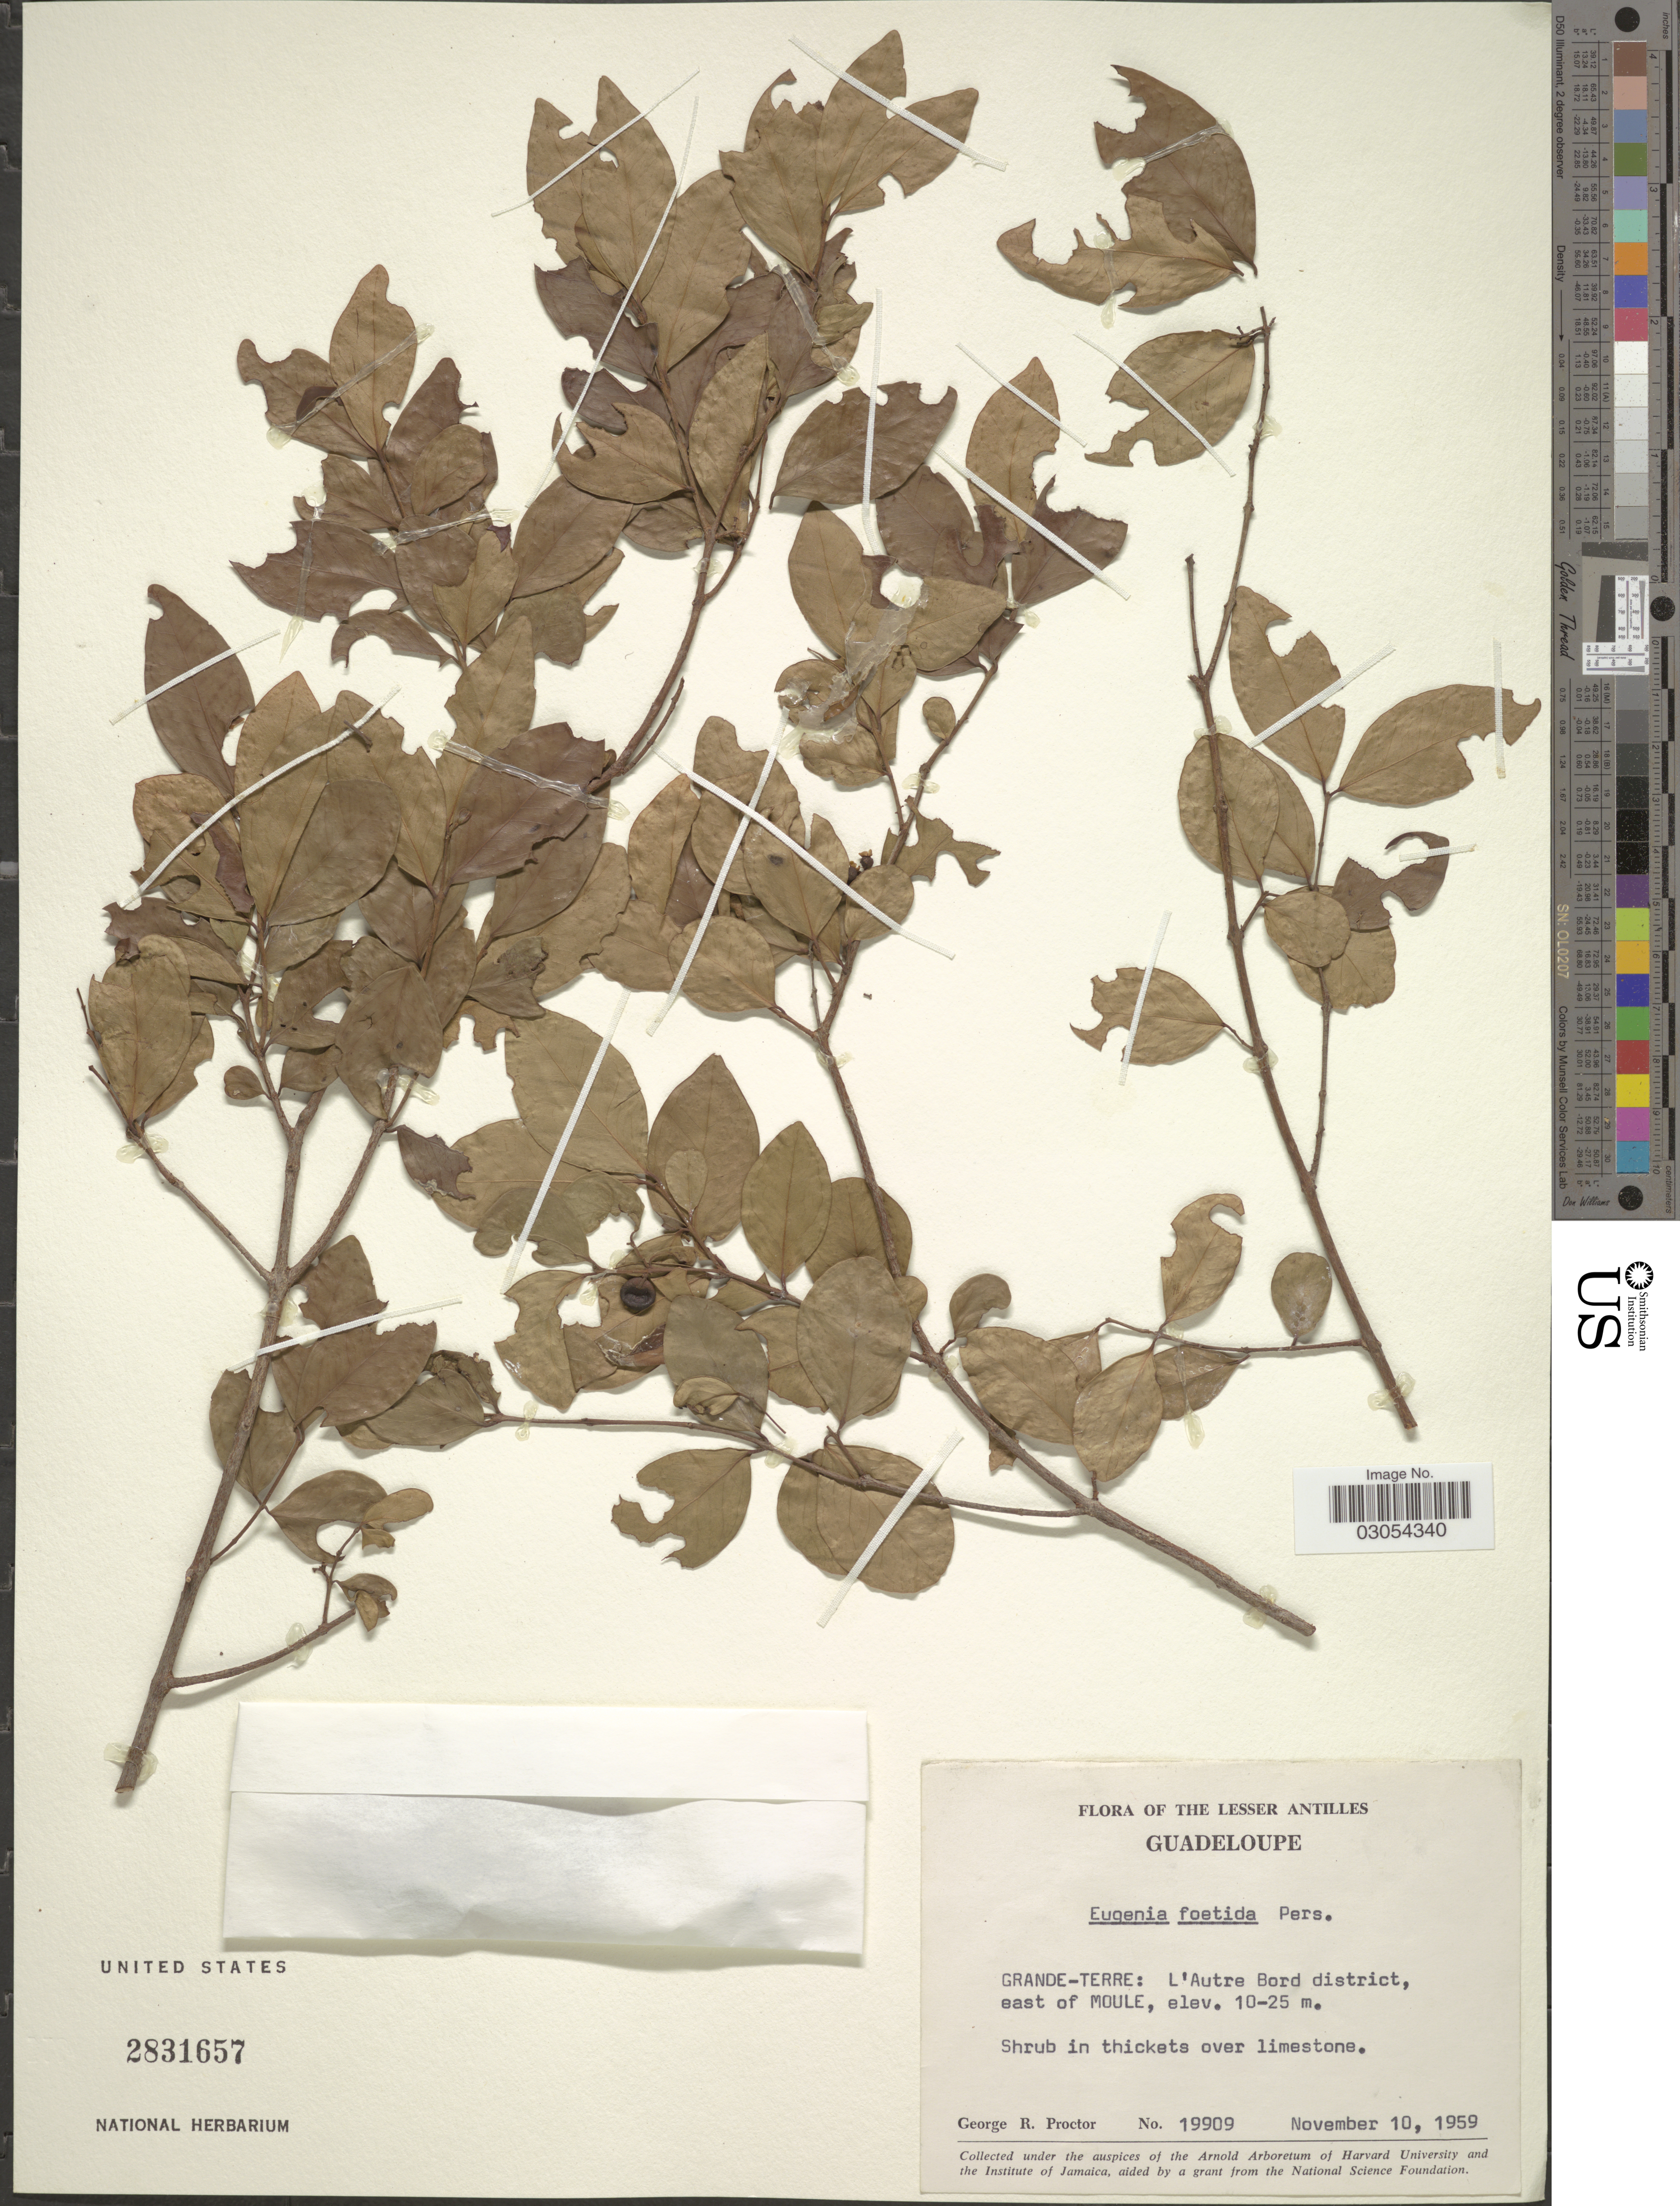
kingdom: Plantae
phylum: Tracheophyta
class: Magnoliopsida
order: Myrtales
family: Myrtaceae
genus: Eugenia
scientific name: Eugenia foetida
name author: Pers.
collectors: G. Proctor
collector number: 19909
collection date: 1959-11-10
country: Guadeloupe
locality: Lesser Antilles. Grande-Terre: L'Autre Bord district, east of Moule.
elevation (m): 10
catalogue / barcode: US 2831657